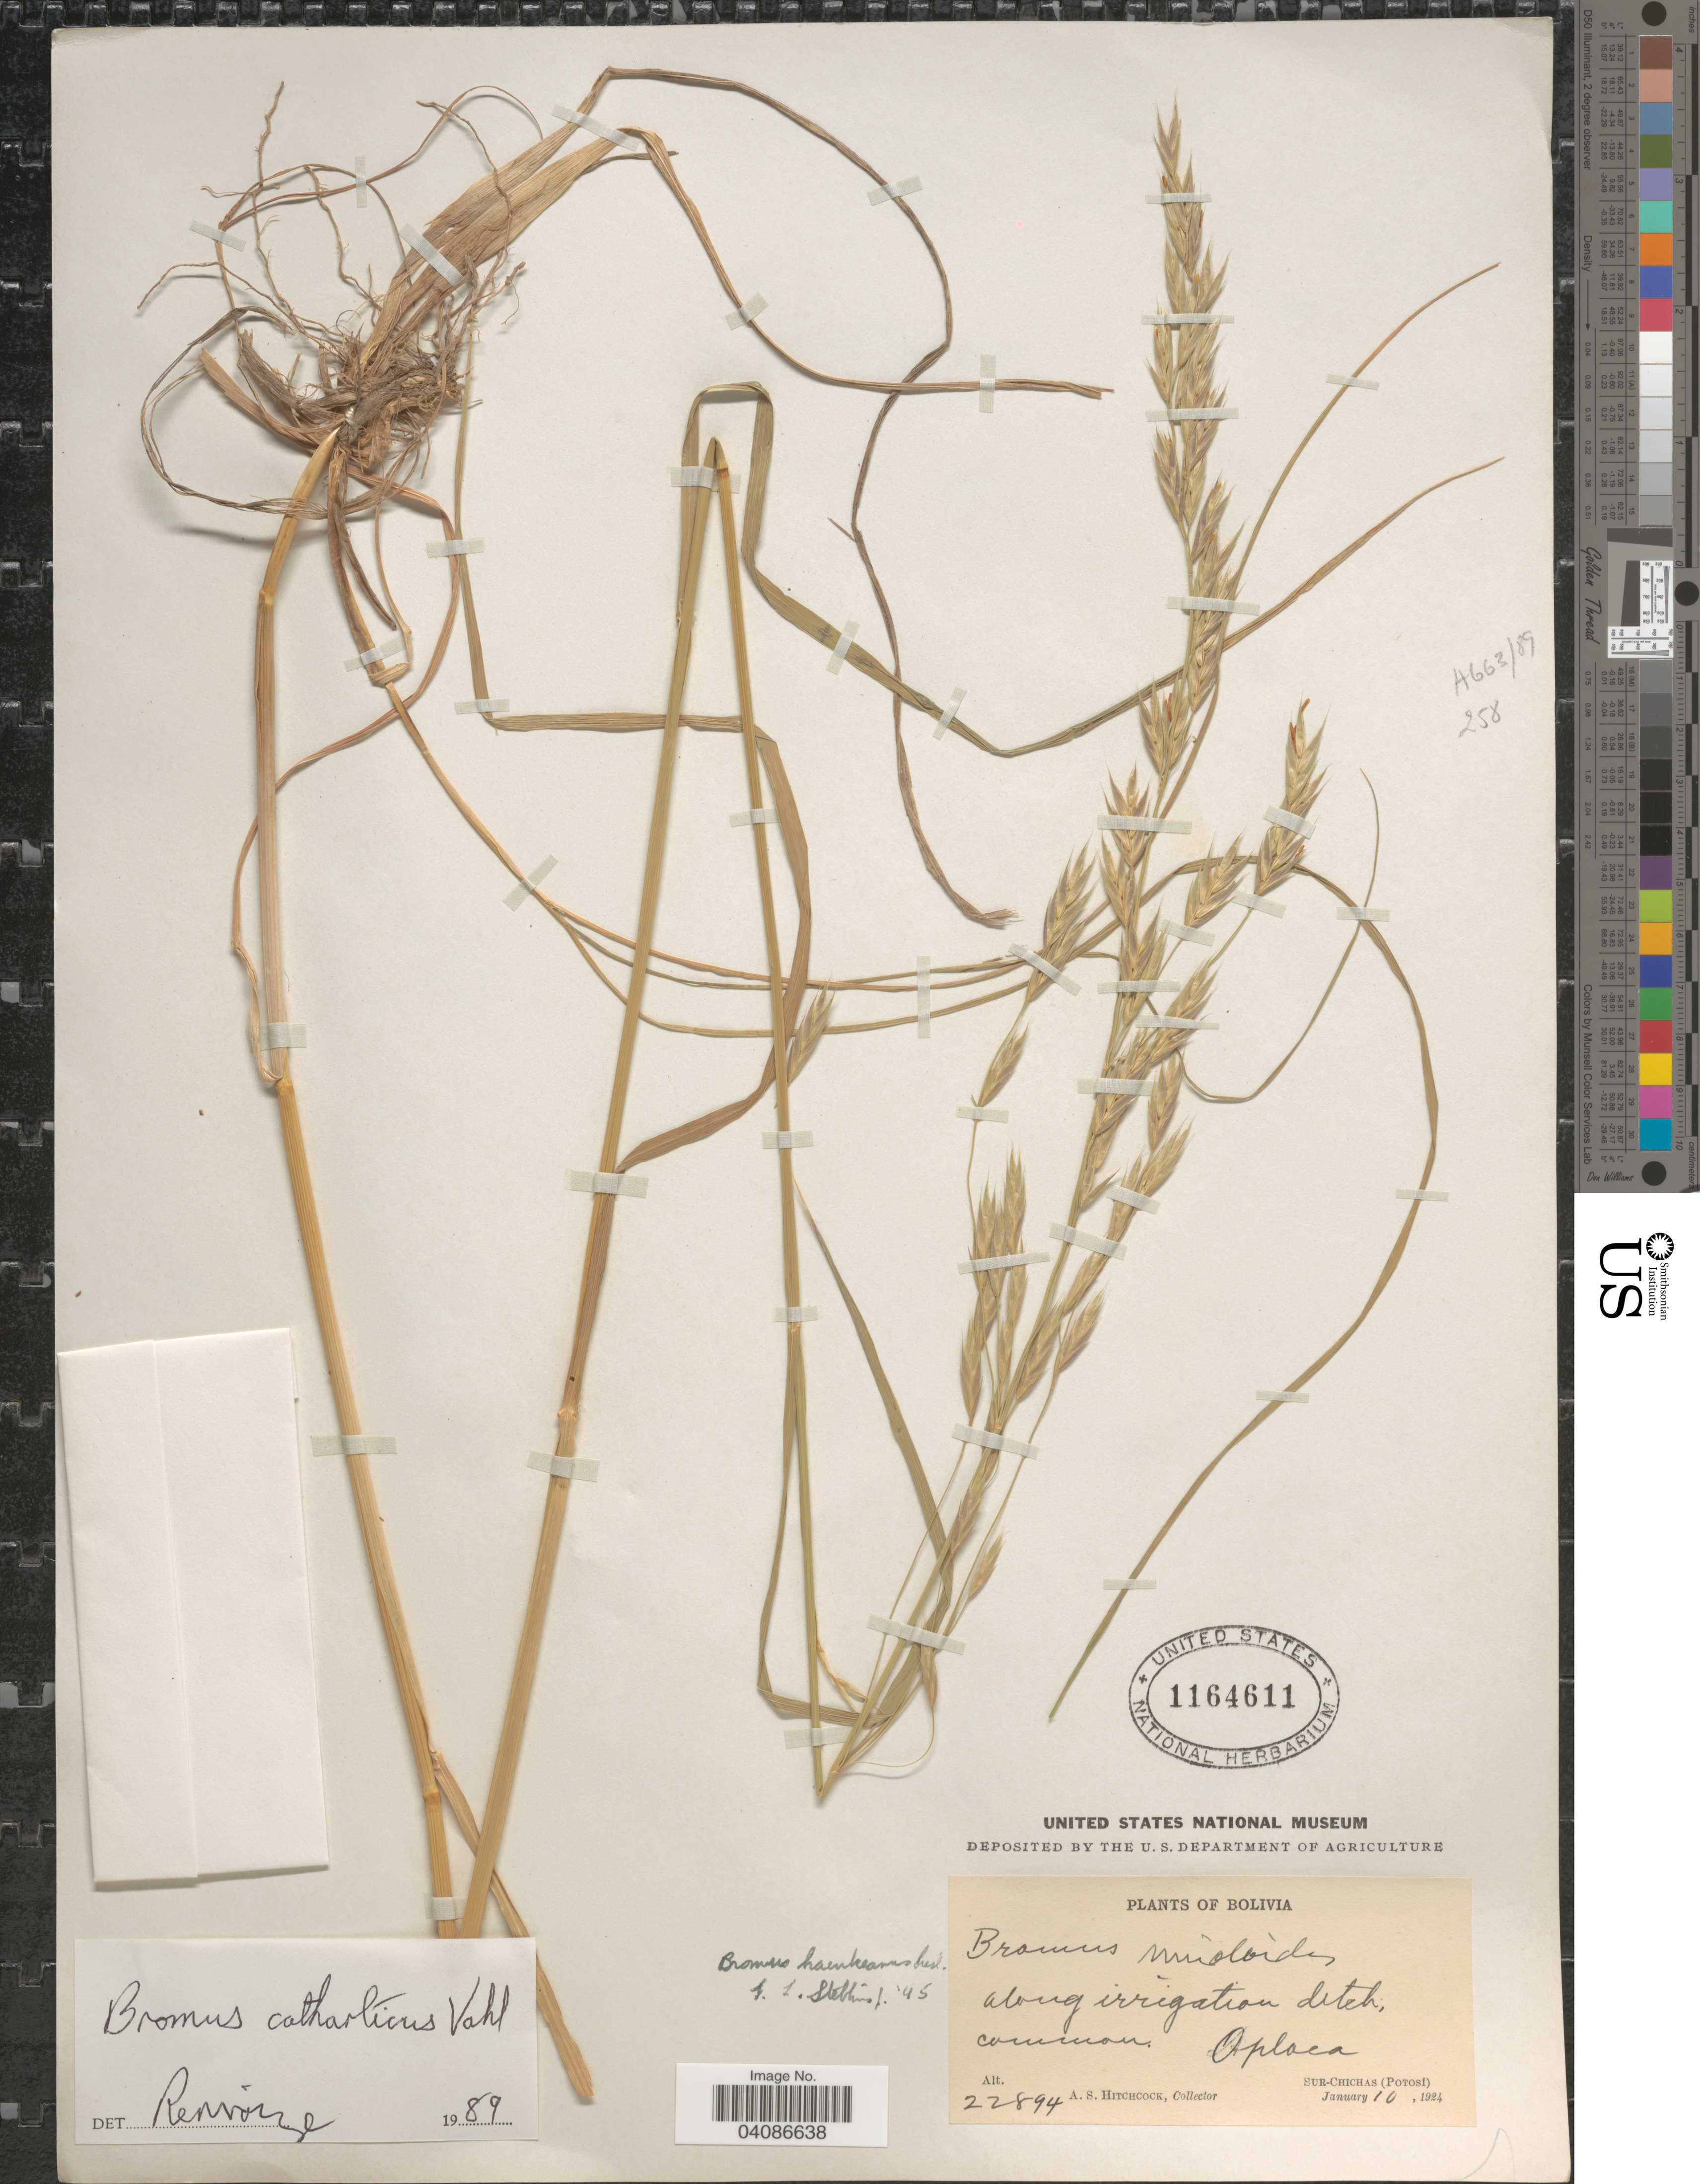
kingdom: Plantae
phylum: Tracheophyta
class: Liliopsida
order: Poales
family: Poaceae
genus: Bromus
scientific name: Bromus catharticus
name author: Vahl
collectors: A. S. Hitchcock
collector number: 22894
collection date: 1924-01-10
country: Bolivia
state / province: Potosi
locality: Oploca. Sur-Chichas.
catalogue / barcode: US 1164611